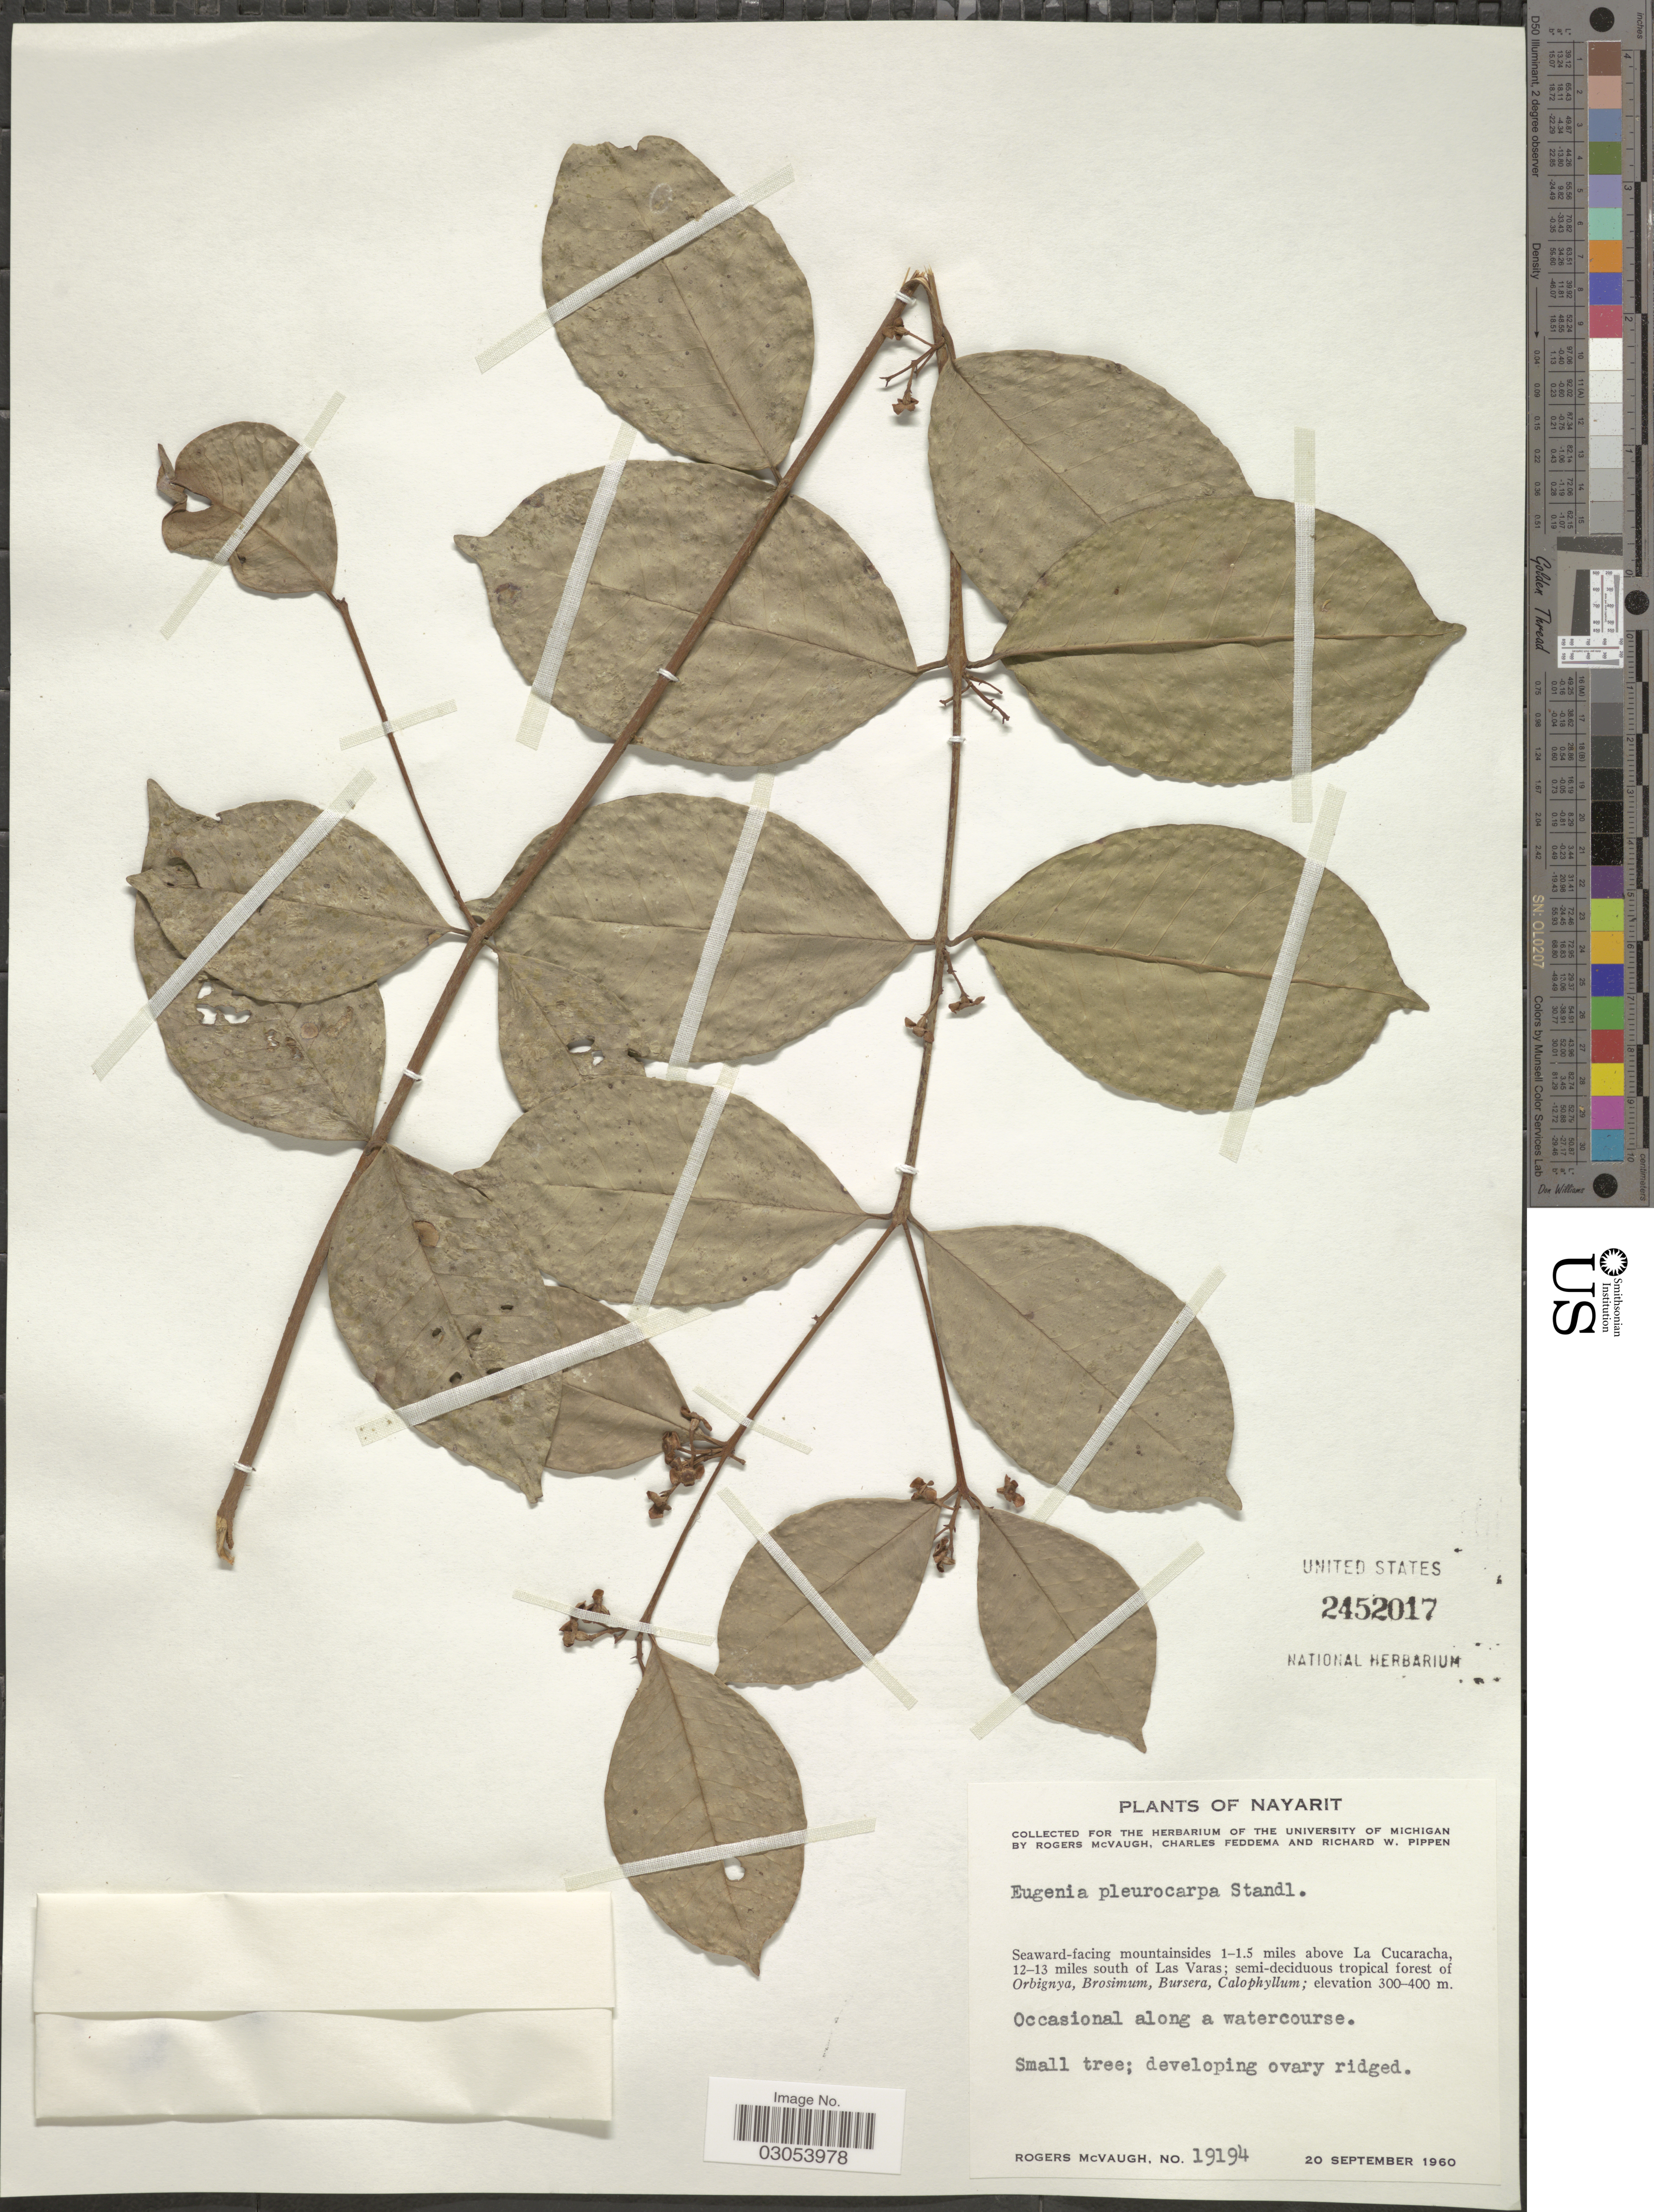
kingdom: Plantae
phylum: Tracheophyta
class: Magnoliopsida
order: Myrtales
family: Myrtaceae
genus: Eugenia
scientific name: Eugenia pleurocarpa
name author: Standl.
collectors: R. McVaugh, C. Feddema & R. W. Pippen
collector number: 19194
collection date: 1960-09-20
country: Mexico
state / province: Nayarit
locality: Seaward-facing mountainsides 1-1.5 miles above La Curaracha, 12-13 miles south of Las Varas.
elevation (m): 300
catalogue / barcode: US 2452017